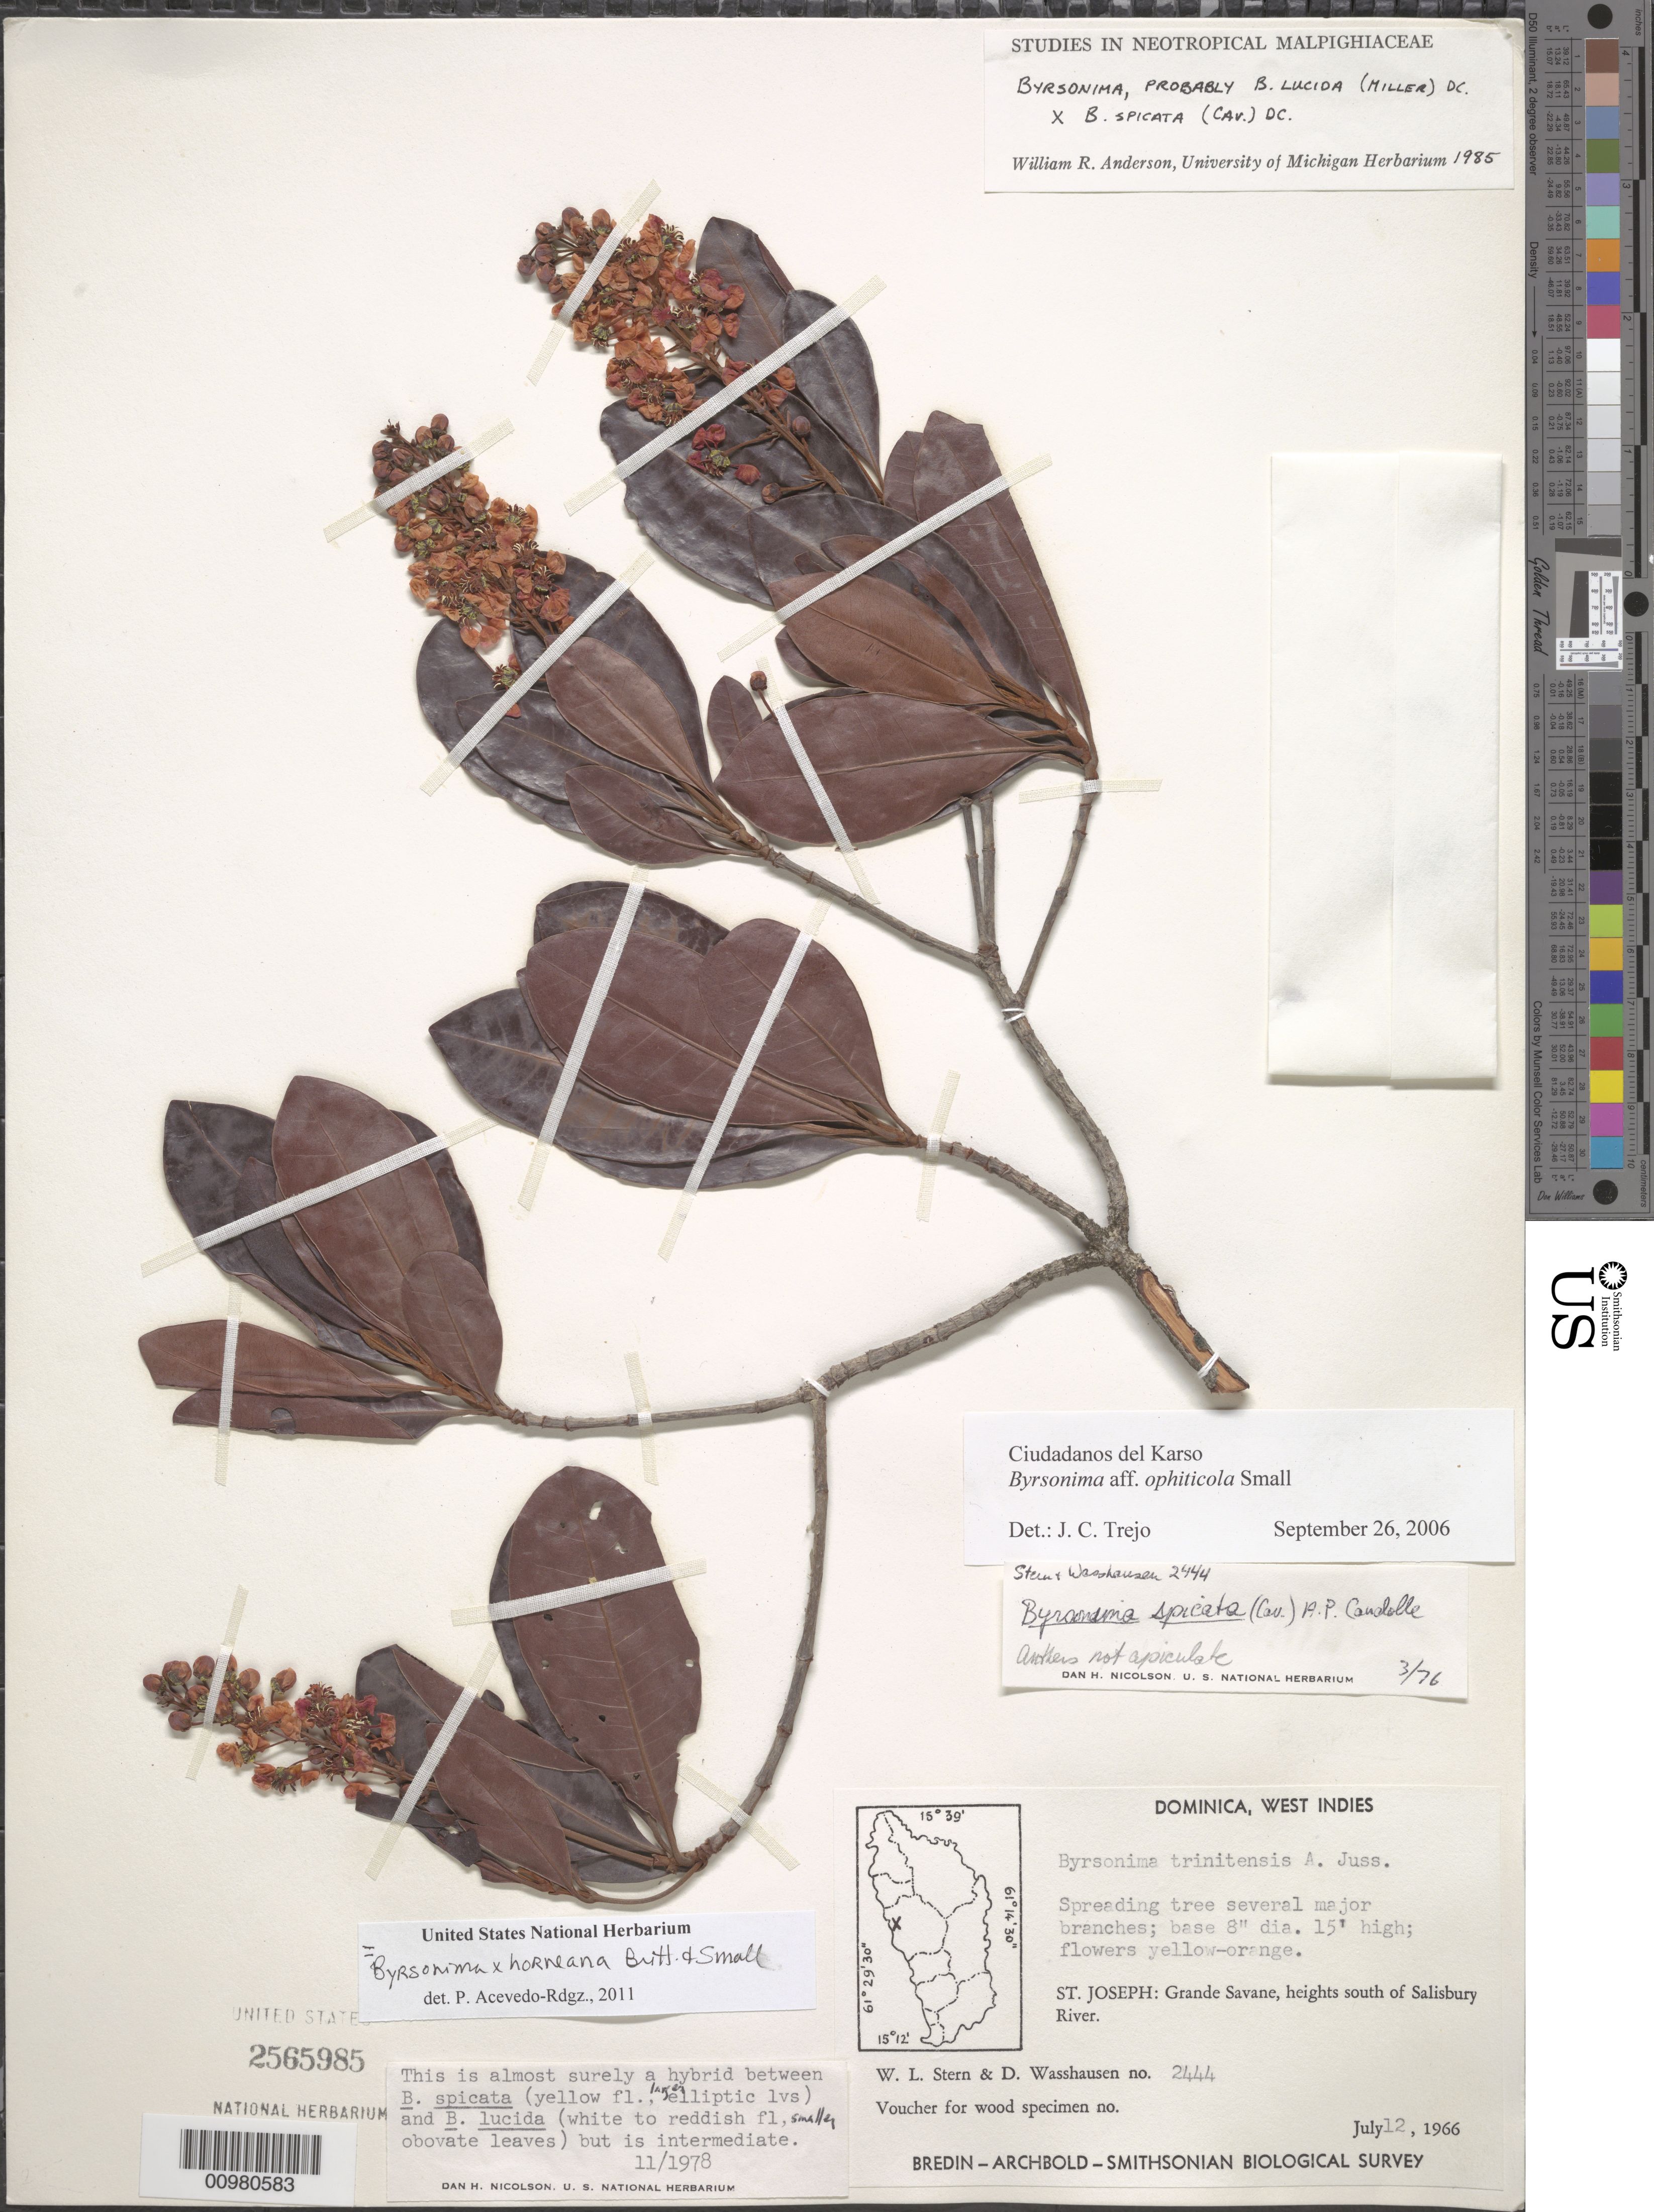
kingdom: Plantae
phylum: Tracheophyta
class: Magnoliopsida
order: Malpighiales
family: Malpighiaceae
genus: Byrsonima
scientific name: Byrsonima x ophiticola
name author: Small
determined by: Trejo-Torres, J. C.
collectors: W. L. Stern & D. C. Wasshausen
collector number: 4363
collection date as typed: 12 Jul 1966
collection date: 1966-07-12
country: Dominica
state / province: St. Joseph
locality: Grande Savane, heights south of Salisbury River.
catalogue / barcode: US 2565985